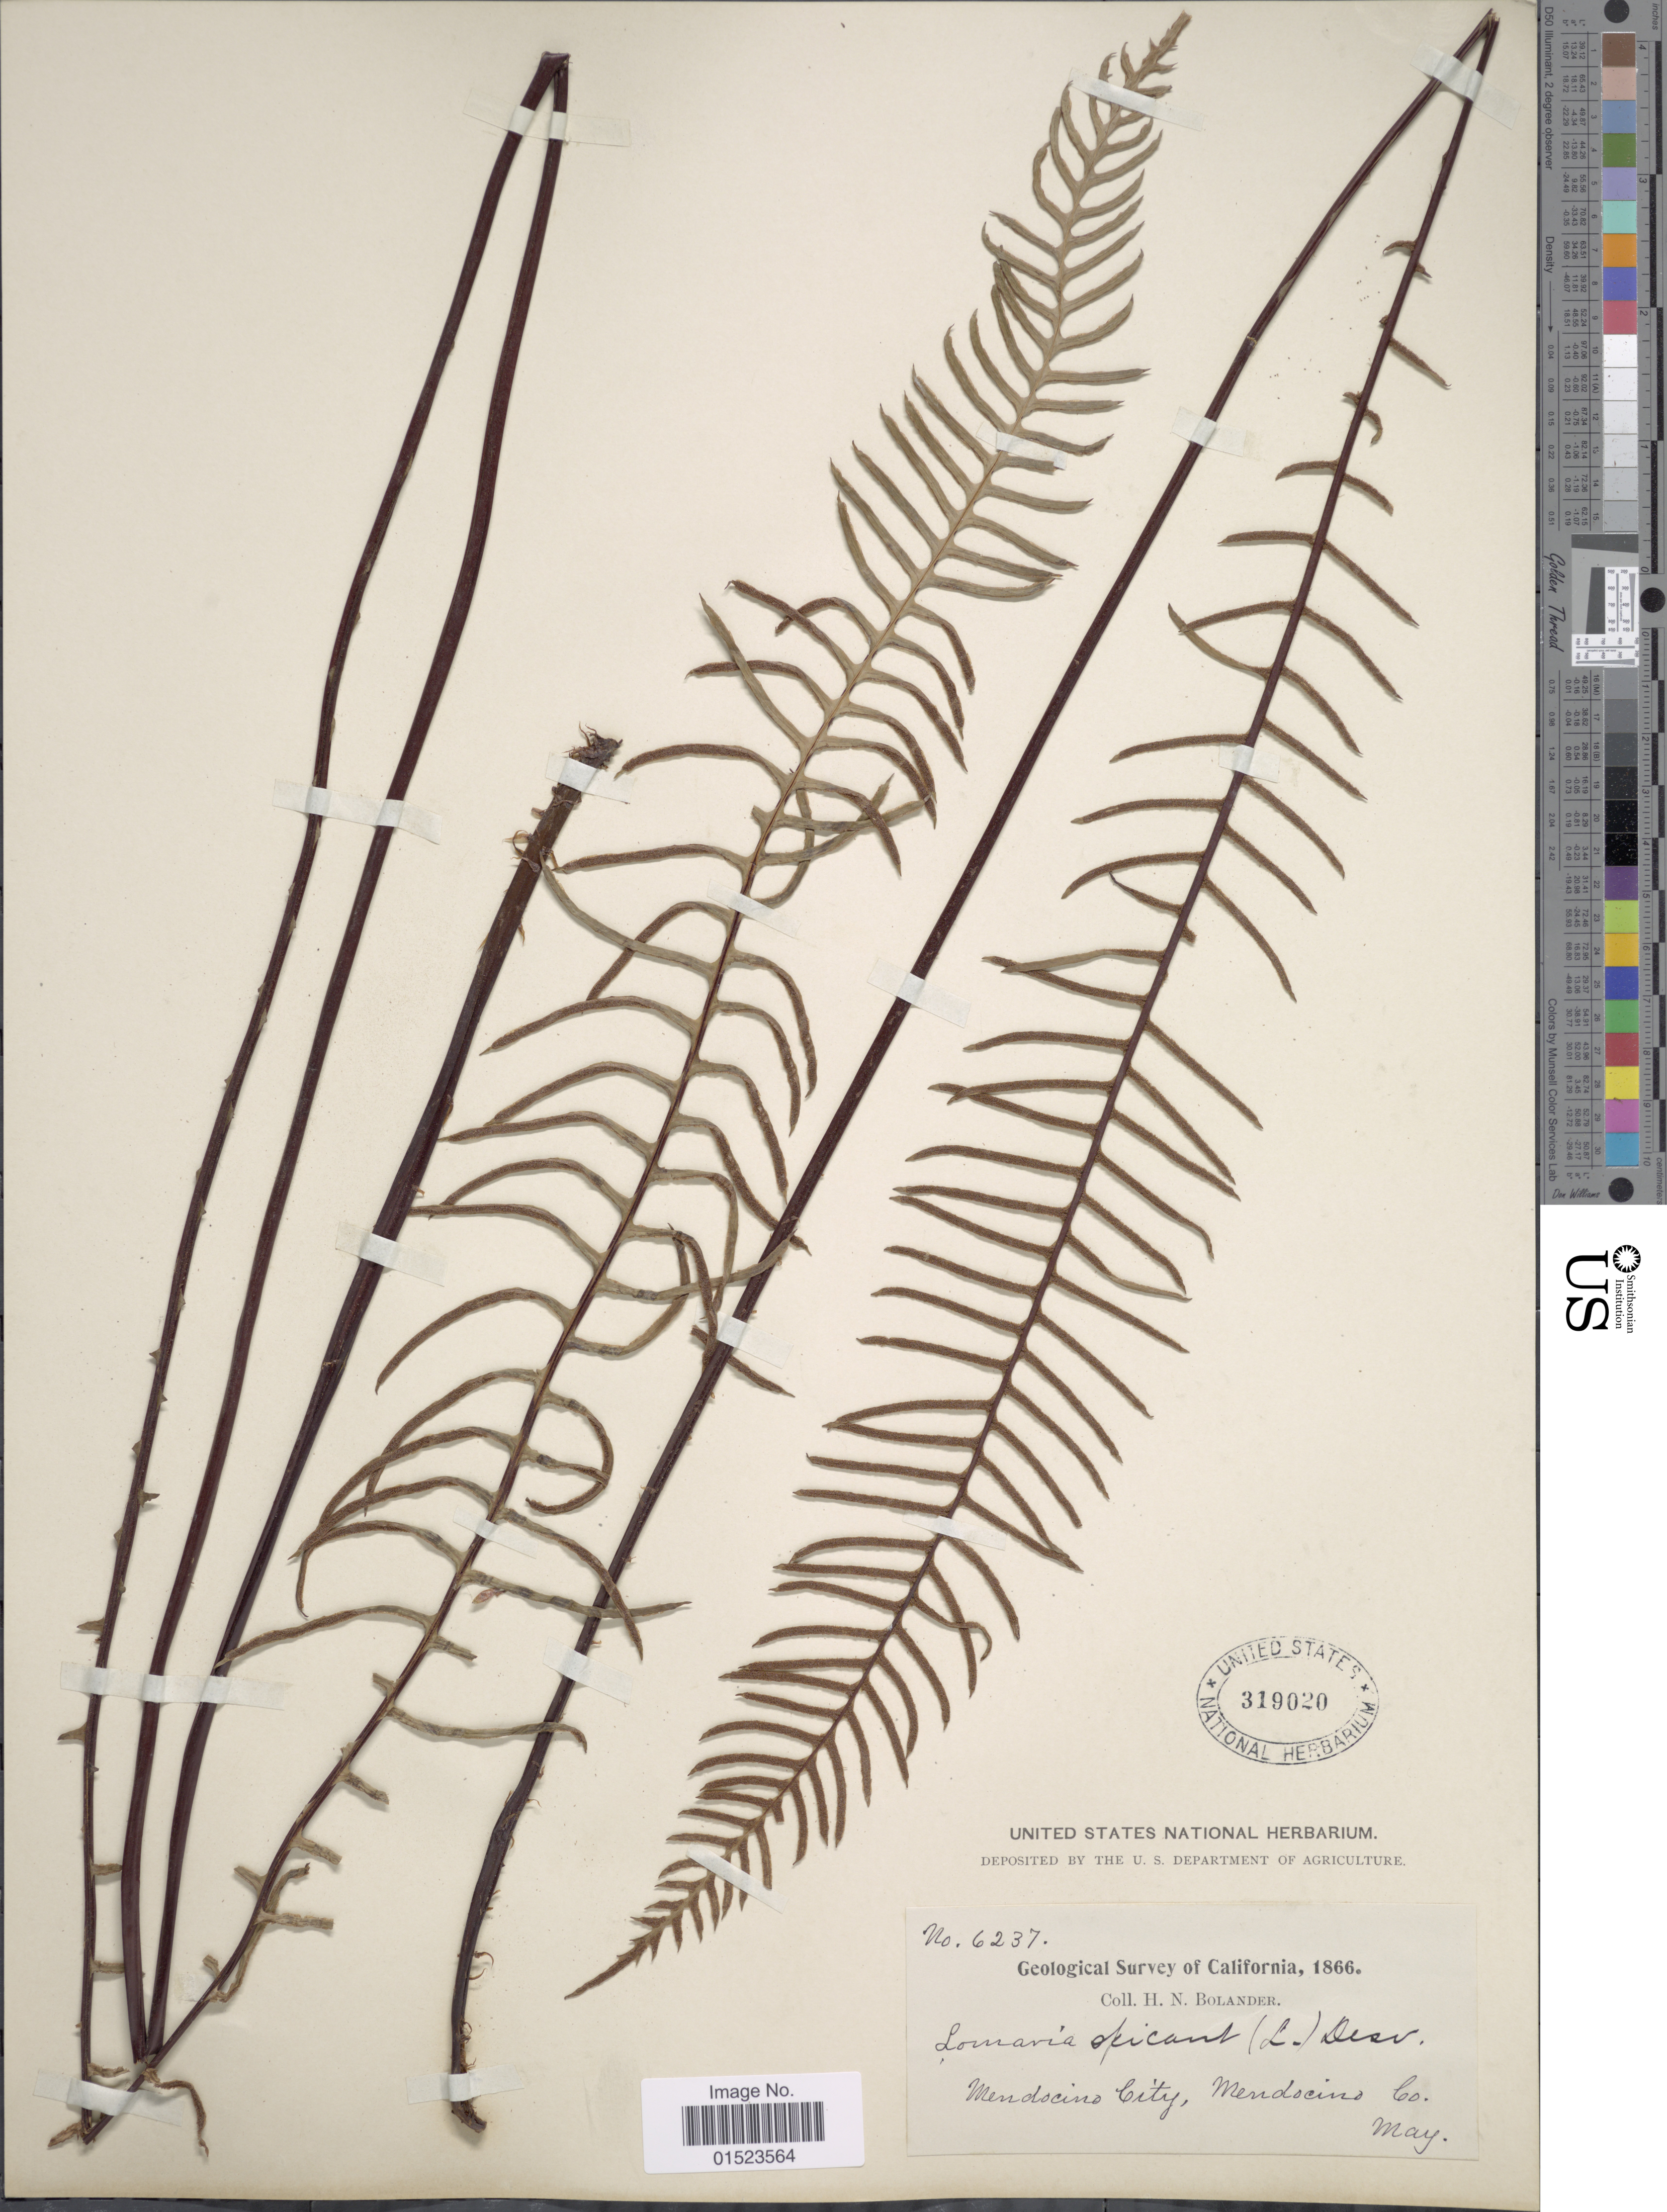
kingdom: Plantae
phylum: Tracheophyta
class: Polypodiopsida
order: Polypodiales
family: Blechnaceae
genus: Blechnum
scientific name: Blechnum spicant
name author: (L.) Sm.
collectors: H. Bolander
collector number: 6237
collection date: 1866-05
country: United States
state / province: California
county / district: Mendocino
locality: Mendocino City, Mendocino Co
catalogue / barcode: US 319020